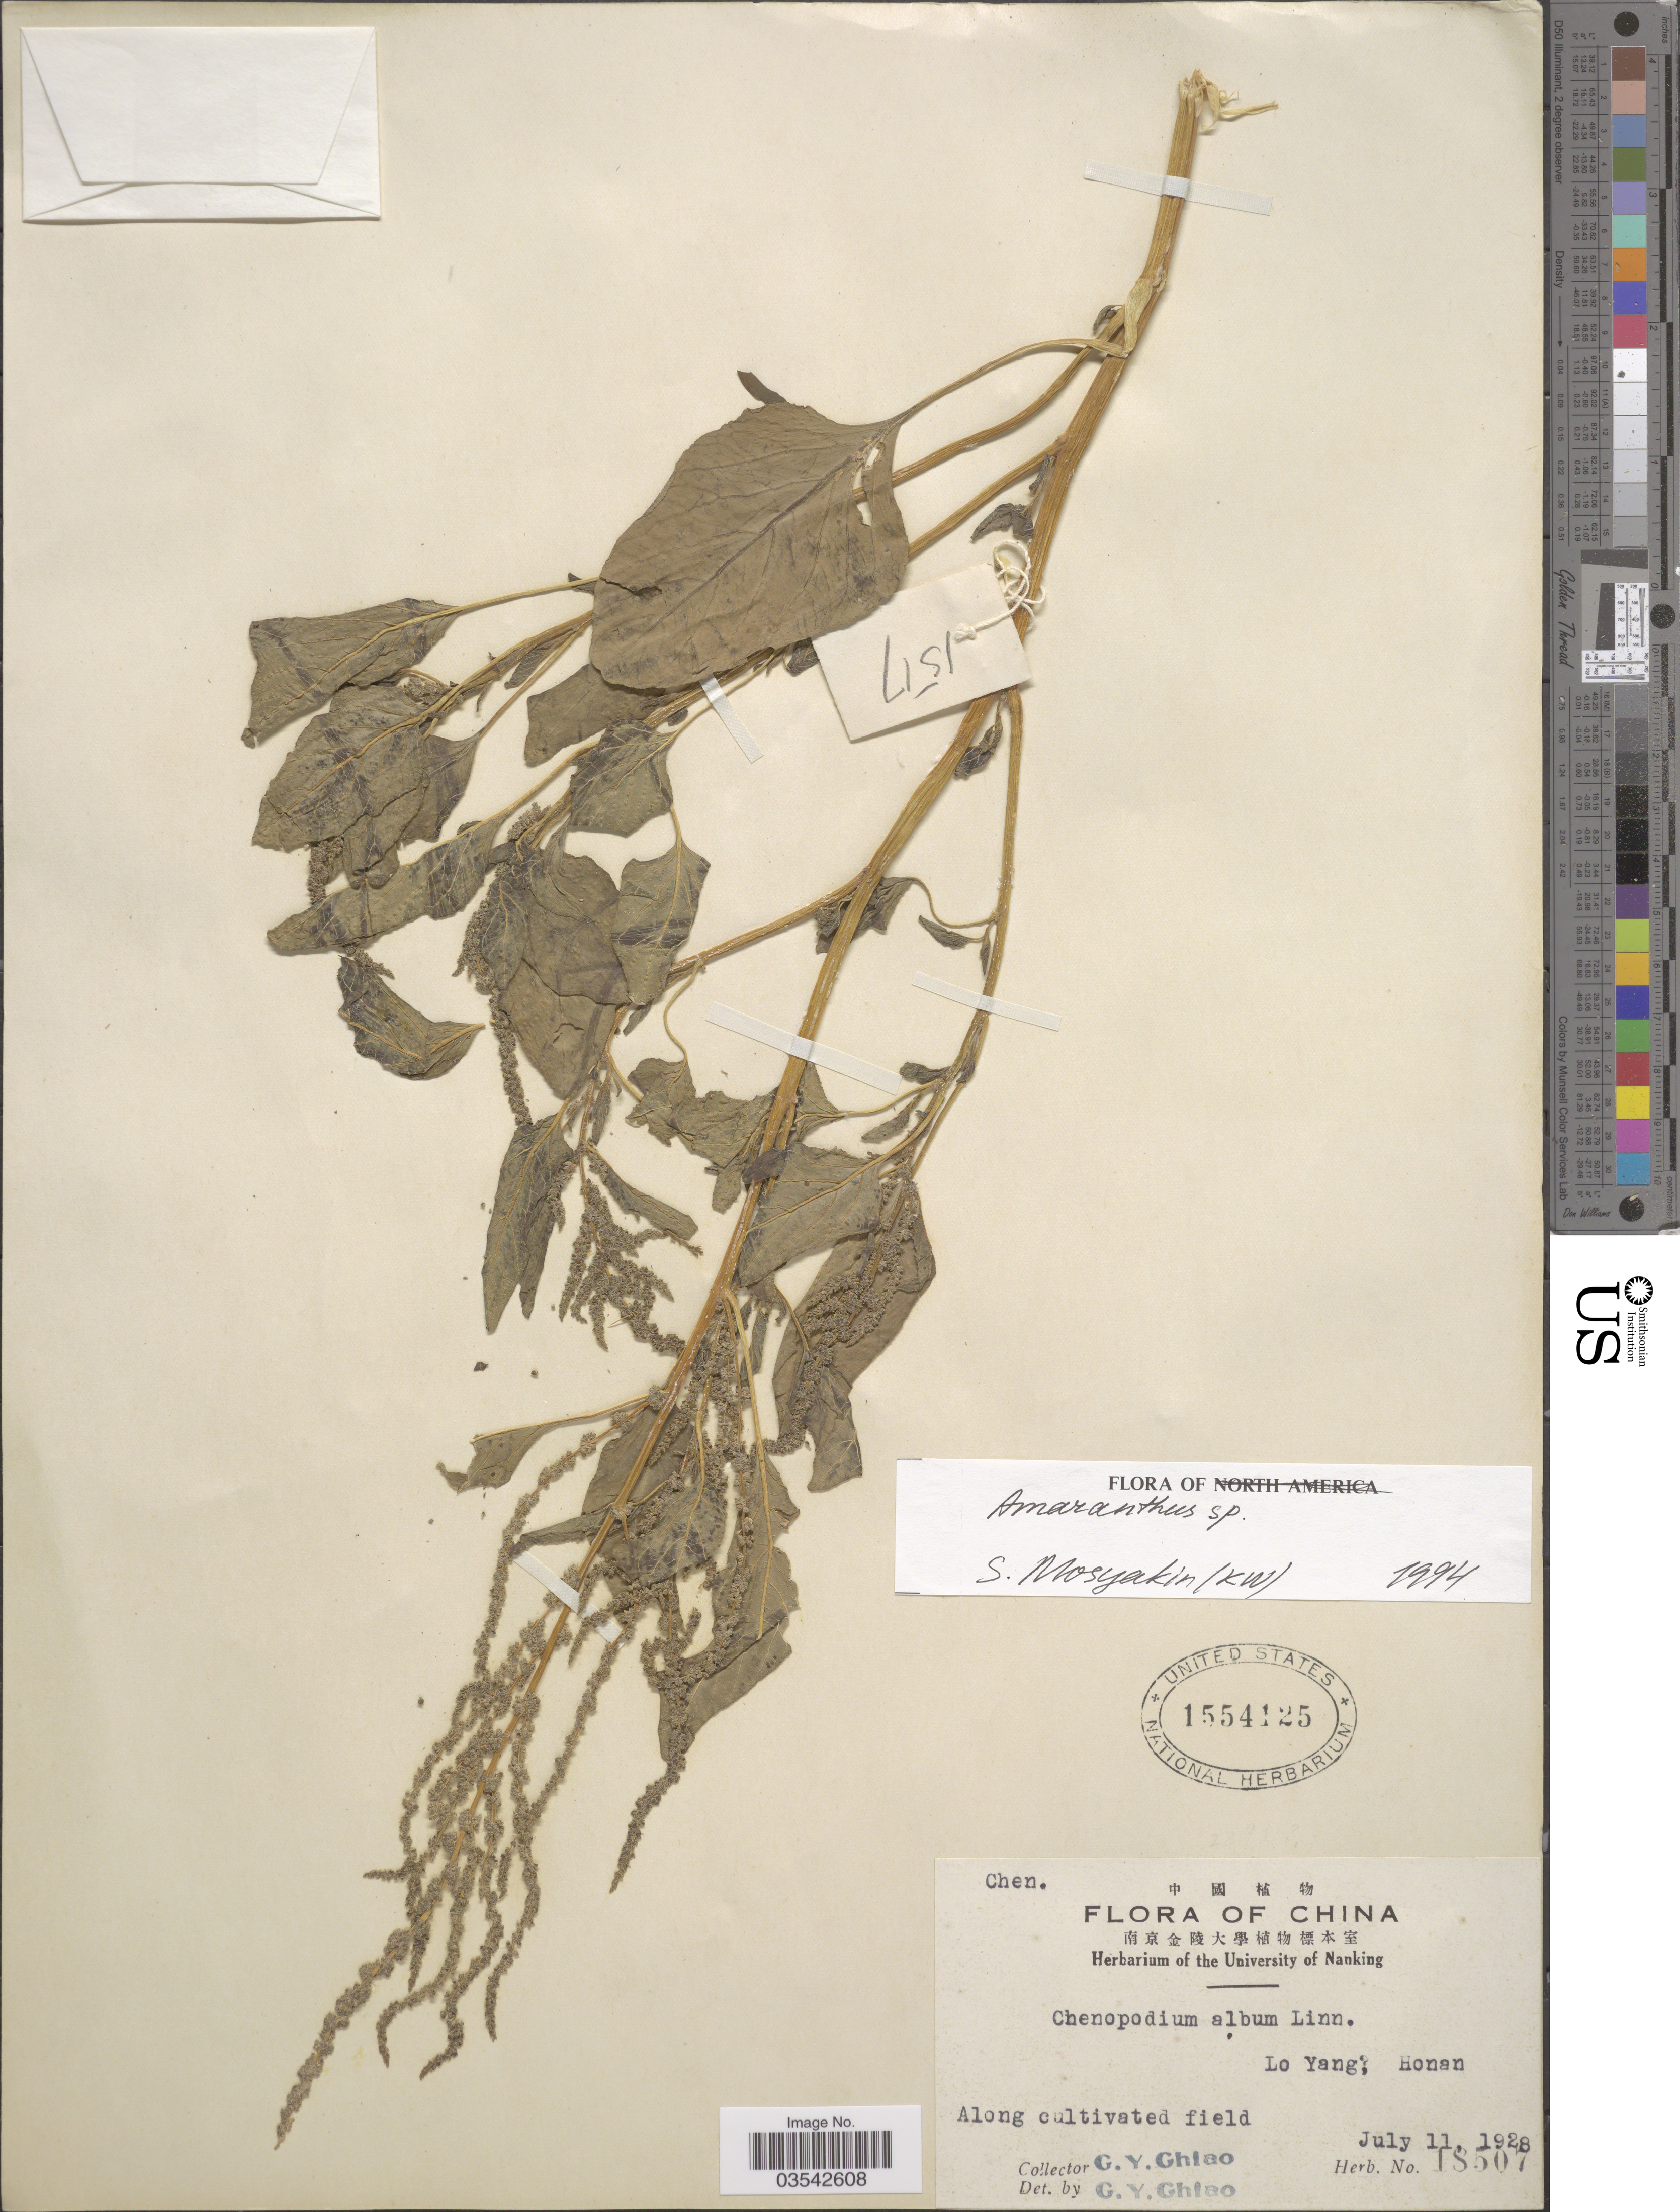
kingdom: Plantae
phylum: Tracheophyta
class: Magnoliopsida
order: Caryophyllales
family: Amaranthaceae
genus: Amaranthus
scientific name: Amaranthus sp.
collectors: C. Y. Chiao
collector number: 18507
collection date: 1928-07-11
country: China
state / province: Henan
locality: Lo Yang [unsure placement] Honan. Along cultivated field.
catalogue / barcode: US 1554125